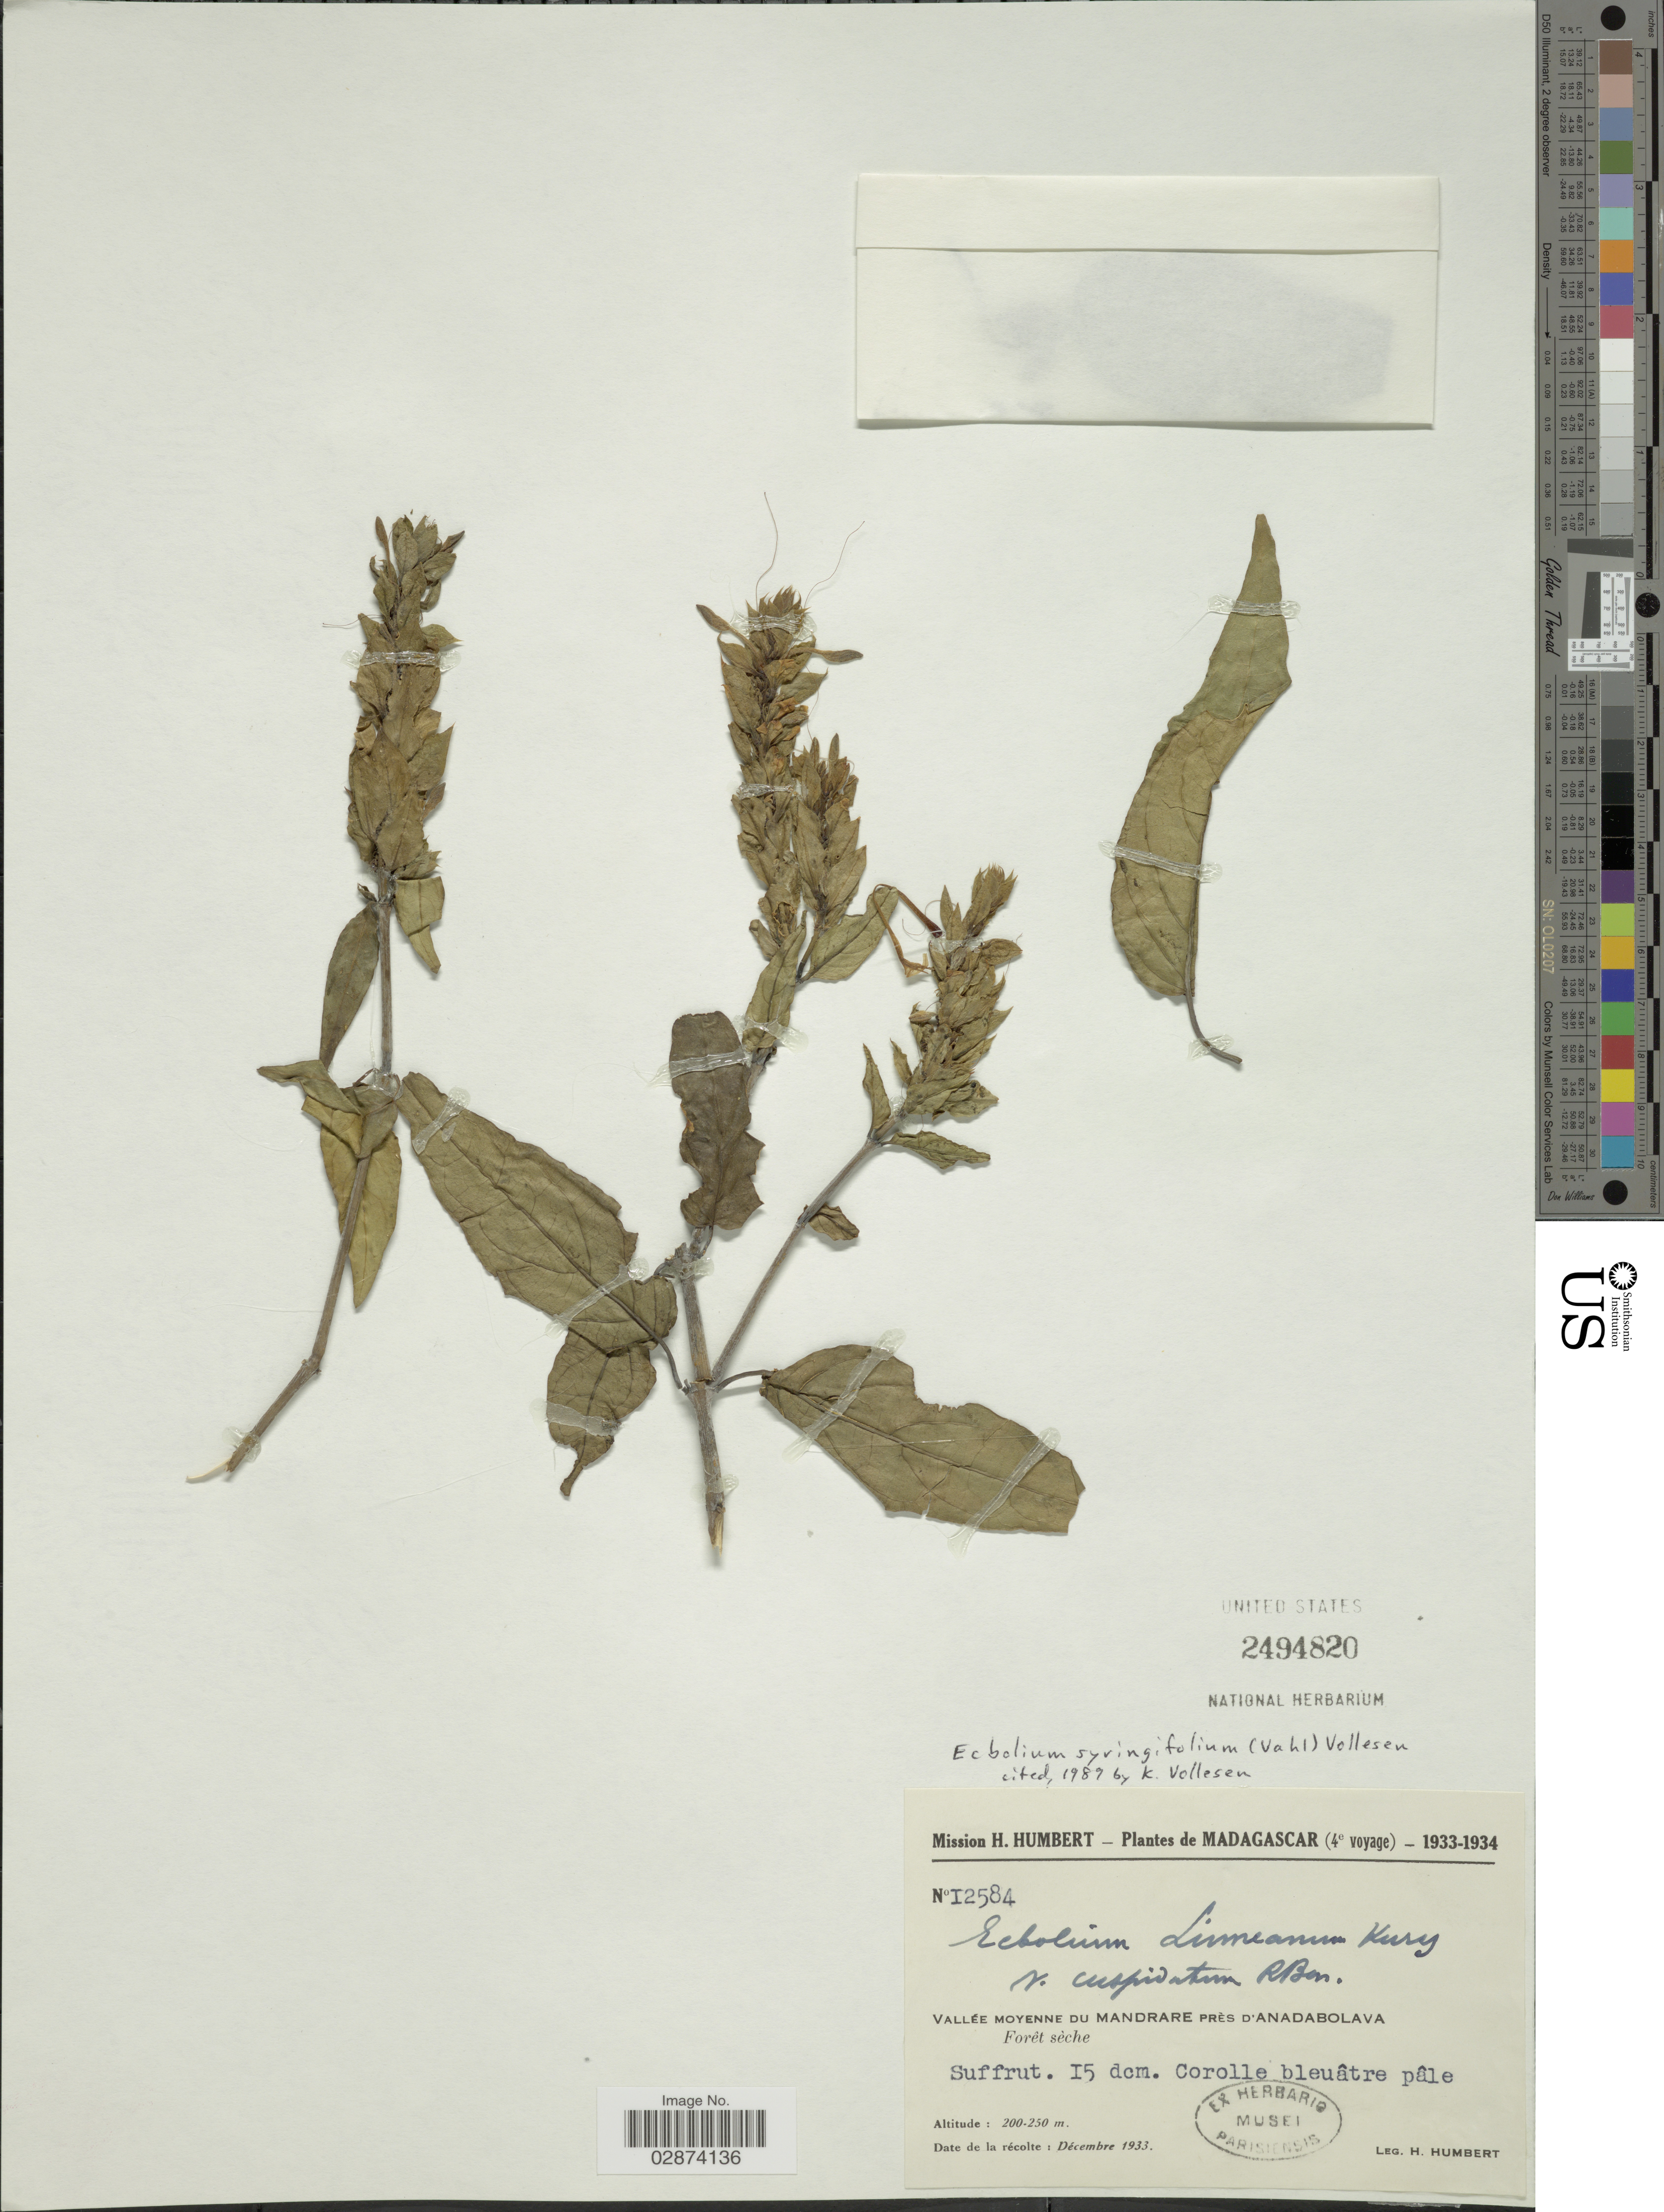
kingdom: Plantae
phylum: Tracheophyta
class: Magnoliopsida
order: Lamiales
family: Acanthaceae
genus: Ecbolium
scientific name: Ecbolium syringifolium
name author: (Vahl) Vollesen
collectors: H. Humbert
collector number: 12584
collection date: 1933-12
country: Madagascar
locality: Vallée moyenne du Mandrare près d; Anadabolava.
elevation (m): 200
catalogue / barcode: US 2494820